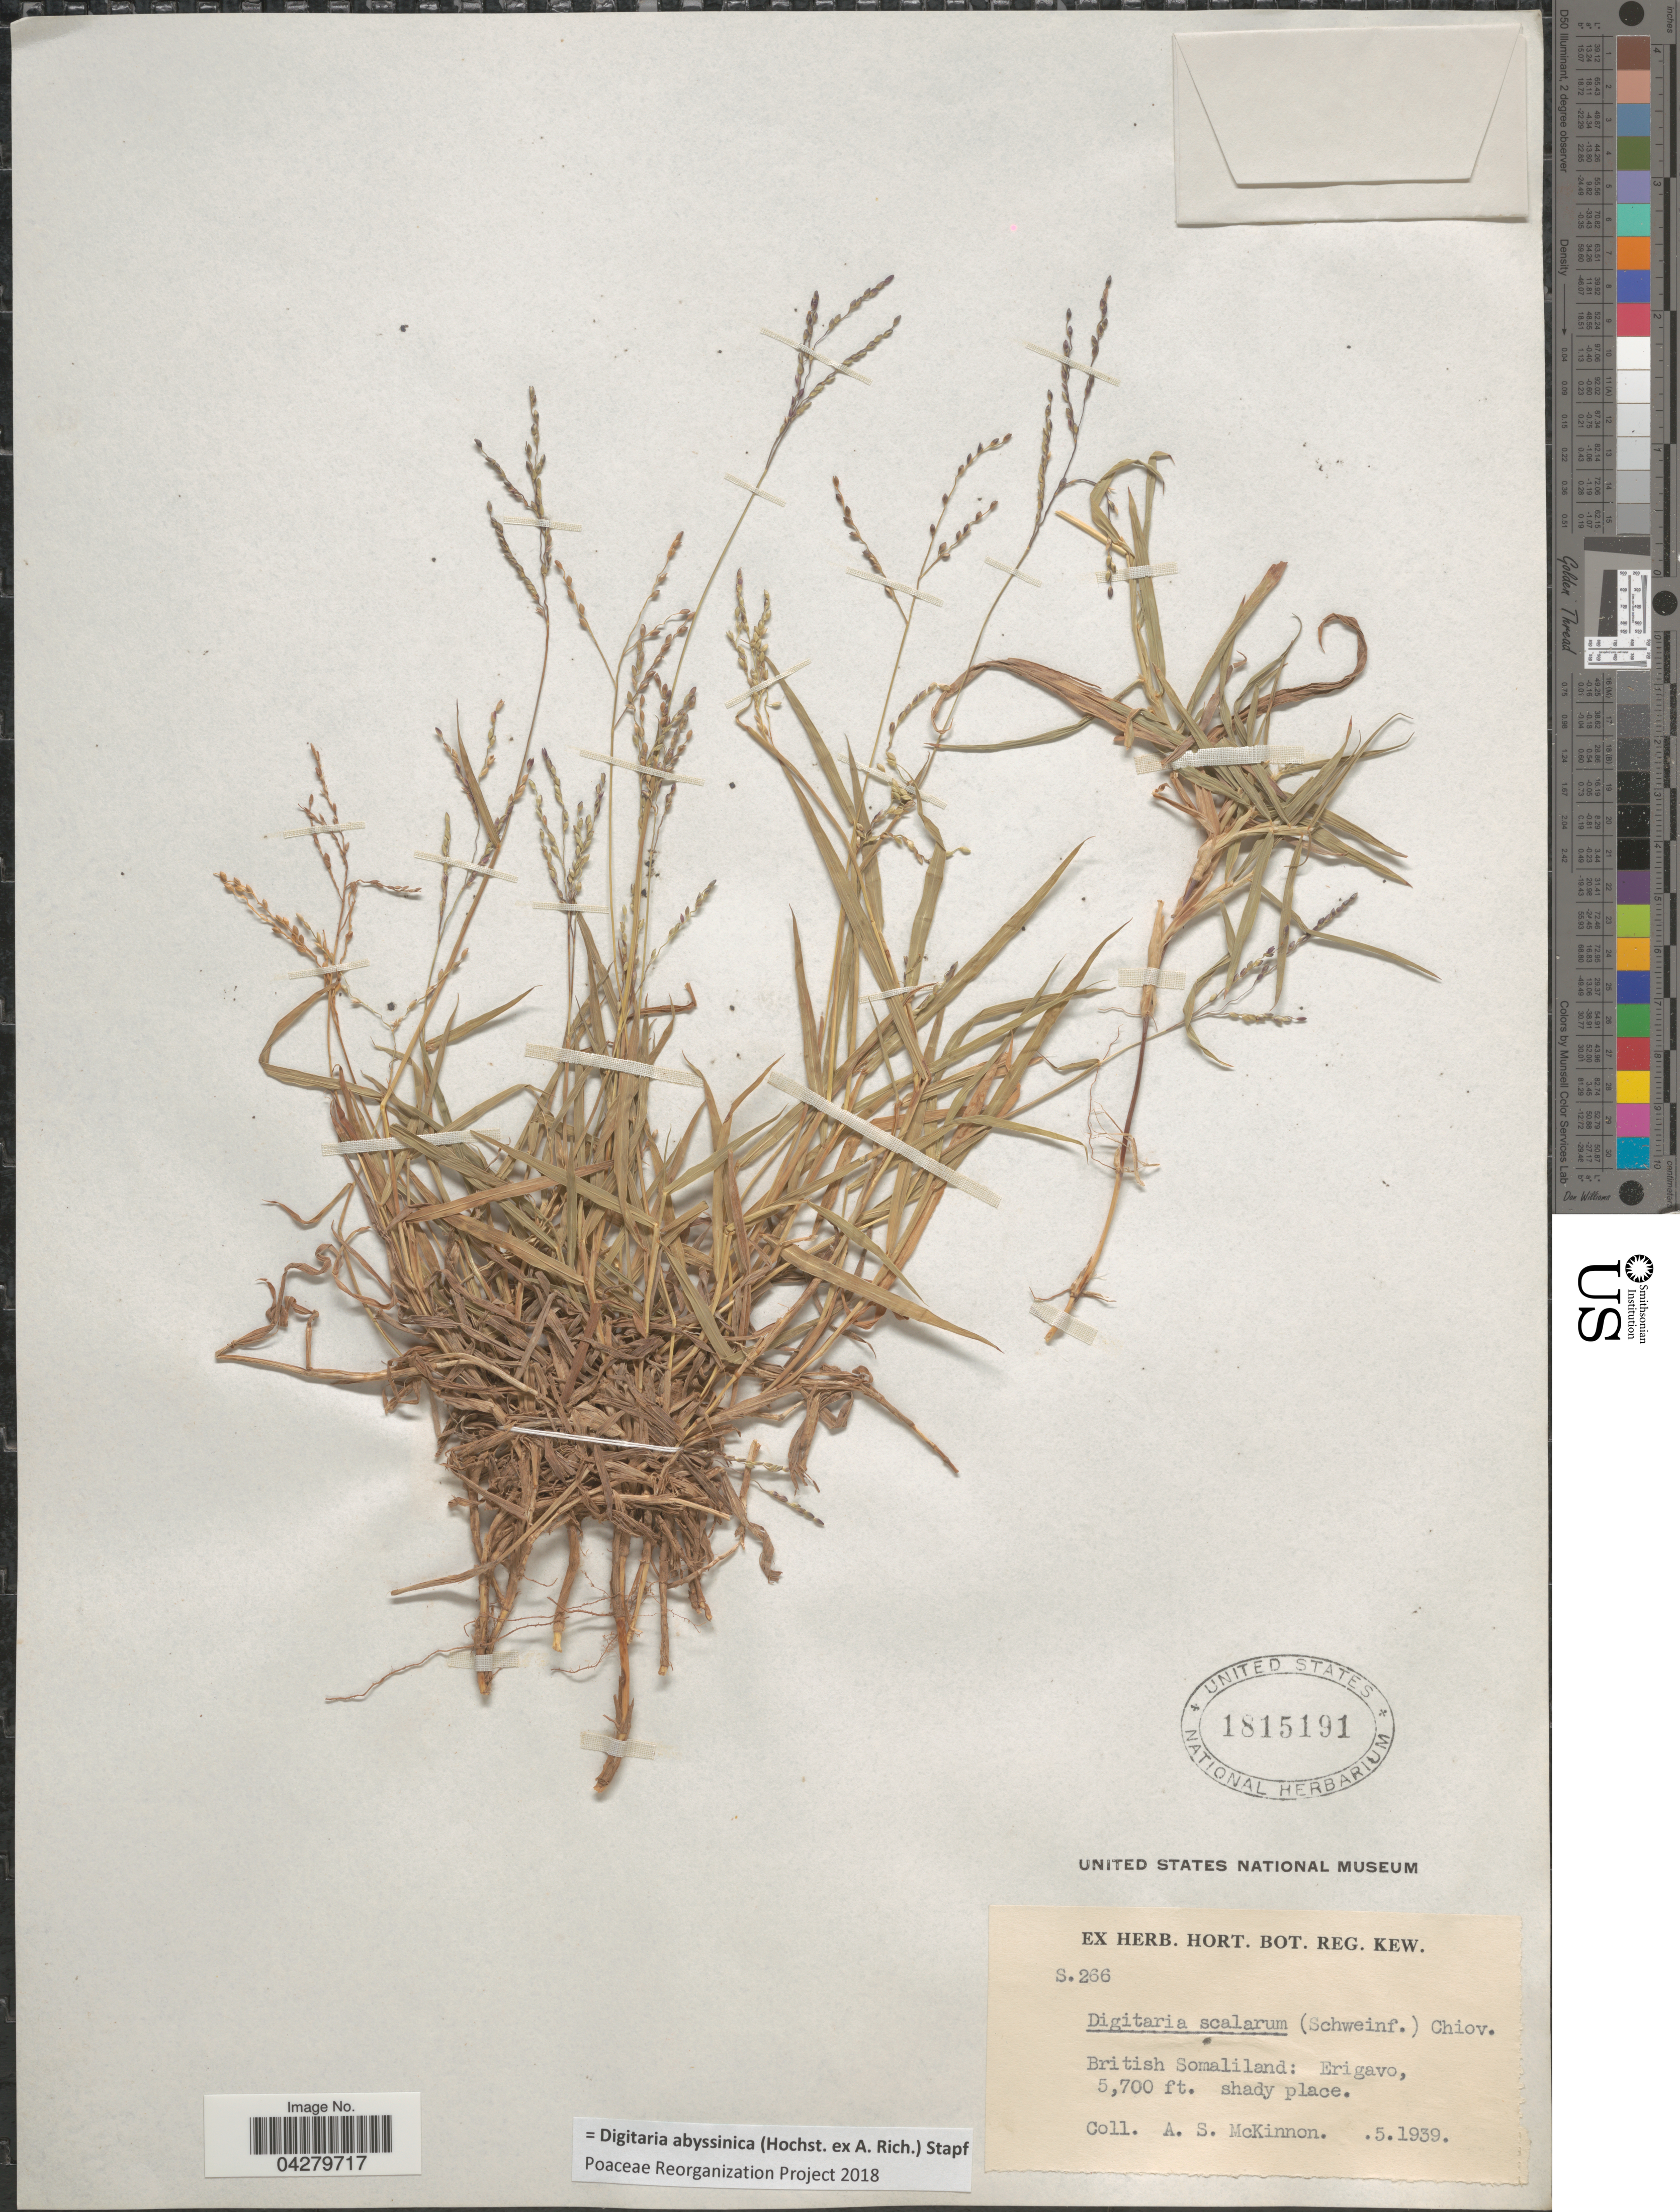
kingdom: Plantae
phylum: Tracheophyta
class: Liliopsida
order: Poales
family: Poaceae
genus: Digitaria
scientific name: Digitaria abyssinica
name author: (Hochst. ex Rich.) Stapf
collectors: A. Mckinnon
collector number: S266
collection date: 1939-05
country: Somalia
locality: British Somaliland: Erigavo.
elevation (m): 1737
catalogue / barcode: US 1815191